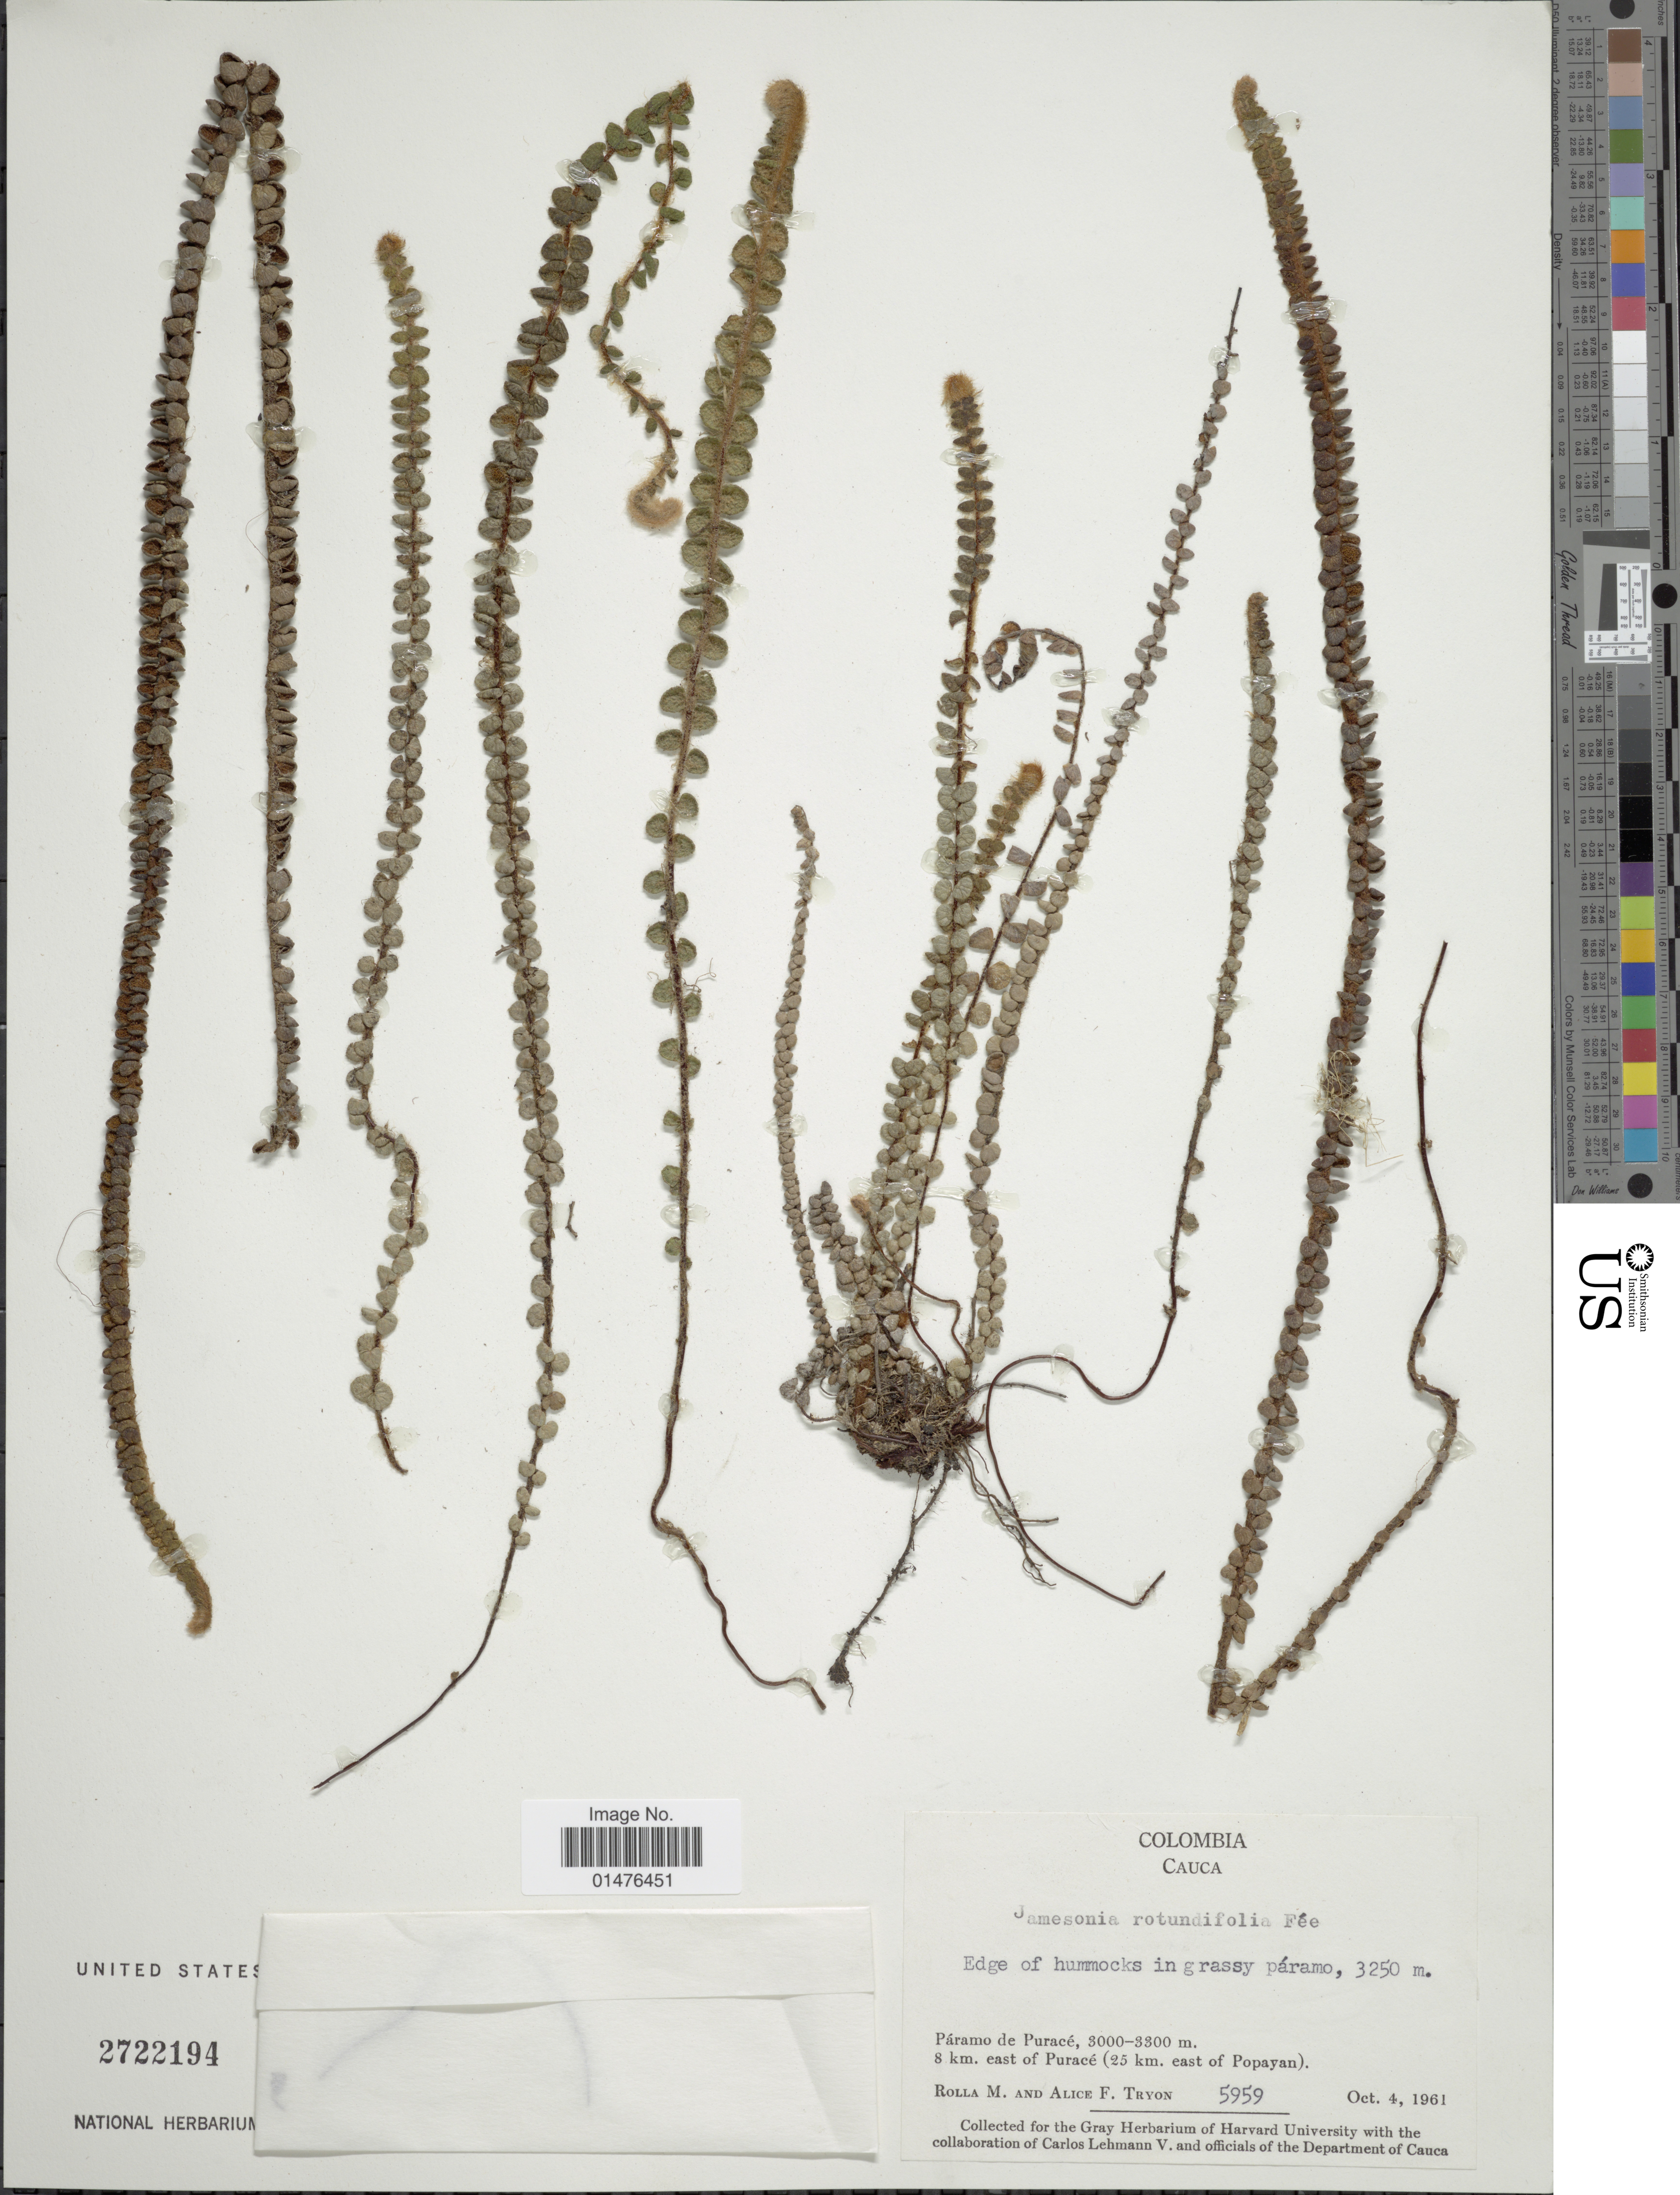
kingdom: Plantae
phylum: Tracheophyta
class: Polypodiopsida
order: Polypodiales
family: Pteridaceae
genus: Jamesonia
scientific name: Jamesonia rotundifolia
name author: Fée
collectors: M. Rolla & A. F. Tryon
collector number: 5959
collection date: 1961-10-04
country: Colombia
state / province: Cauca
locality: Edge of hummocks in grassy páramo. Páramo de Puracé, 8 km. east of Puracé (25 km. east of Popayan)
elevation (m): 3250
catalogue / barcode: US 2722194